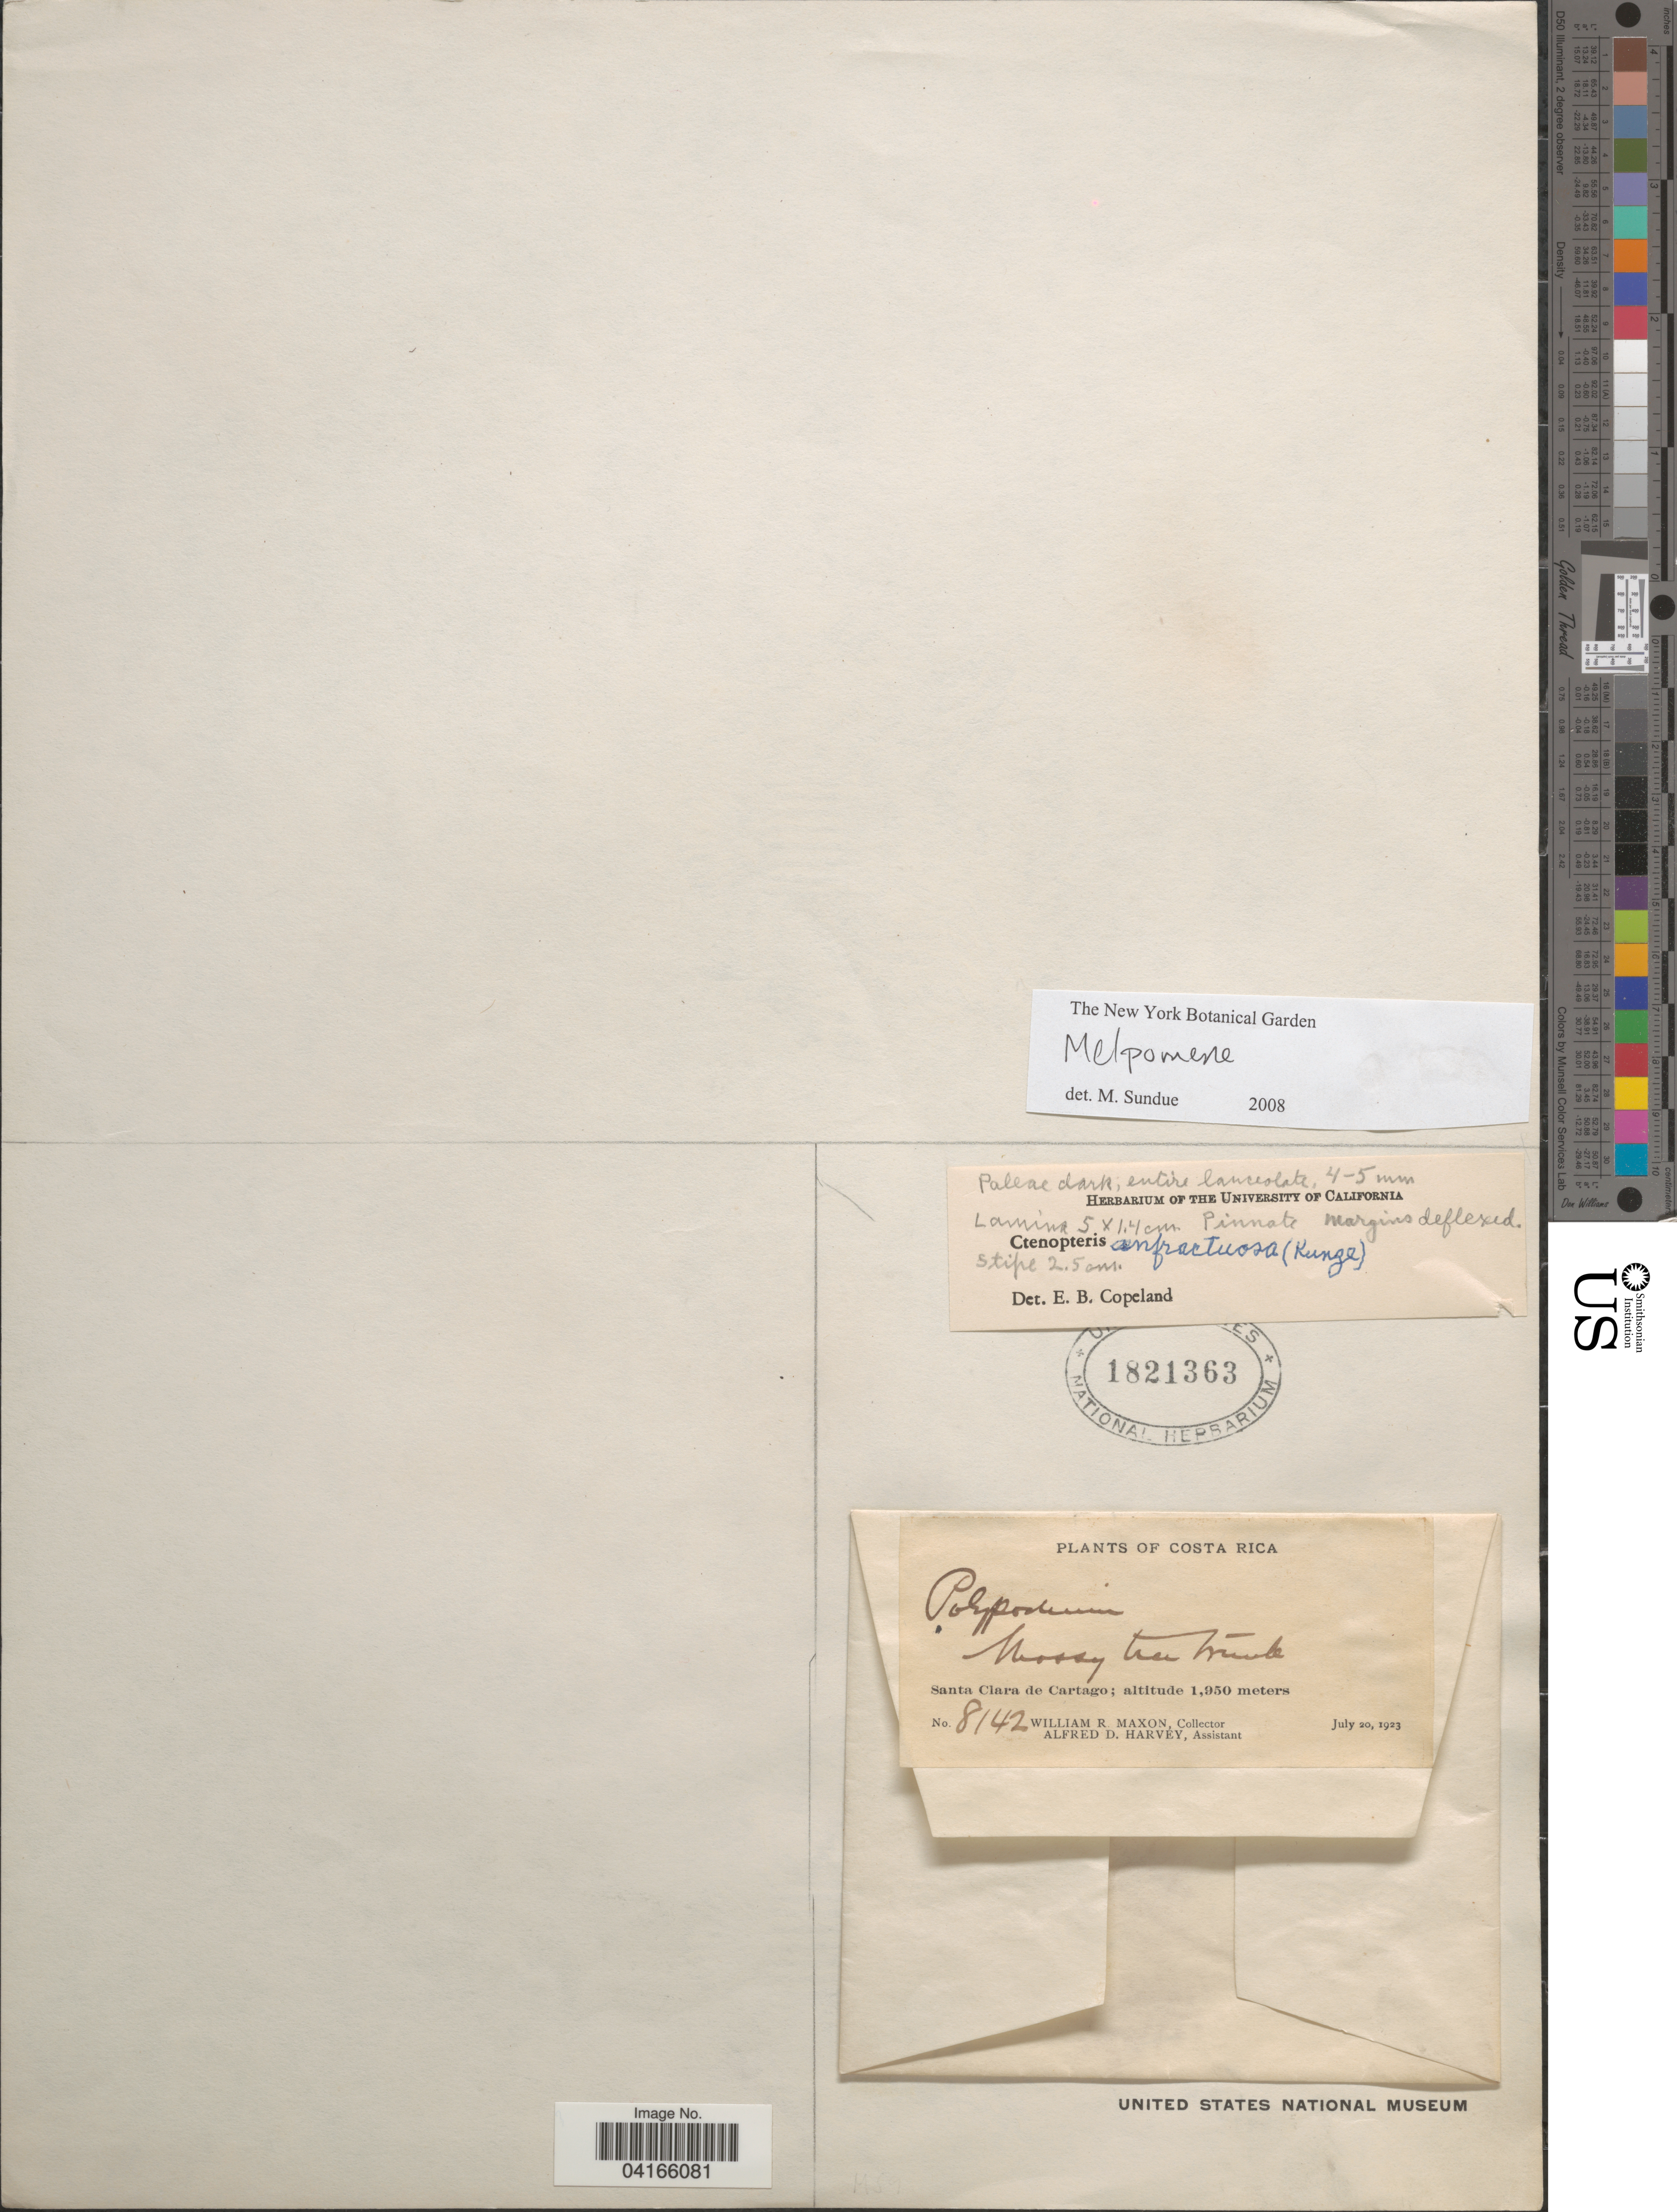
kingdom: Plantae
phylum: Tracheophyta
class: Polypodiopsida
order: Polypodiales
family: Polypodiaceae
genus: Melpomene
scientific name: Melpomene sp.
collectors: W. R. Maxon & A. D. Harvey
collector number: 8142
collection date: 1923-07-20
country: Costa Rica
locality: Santa Clara de Cartago.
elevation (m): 1950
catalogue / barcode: US 1821363